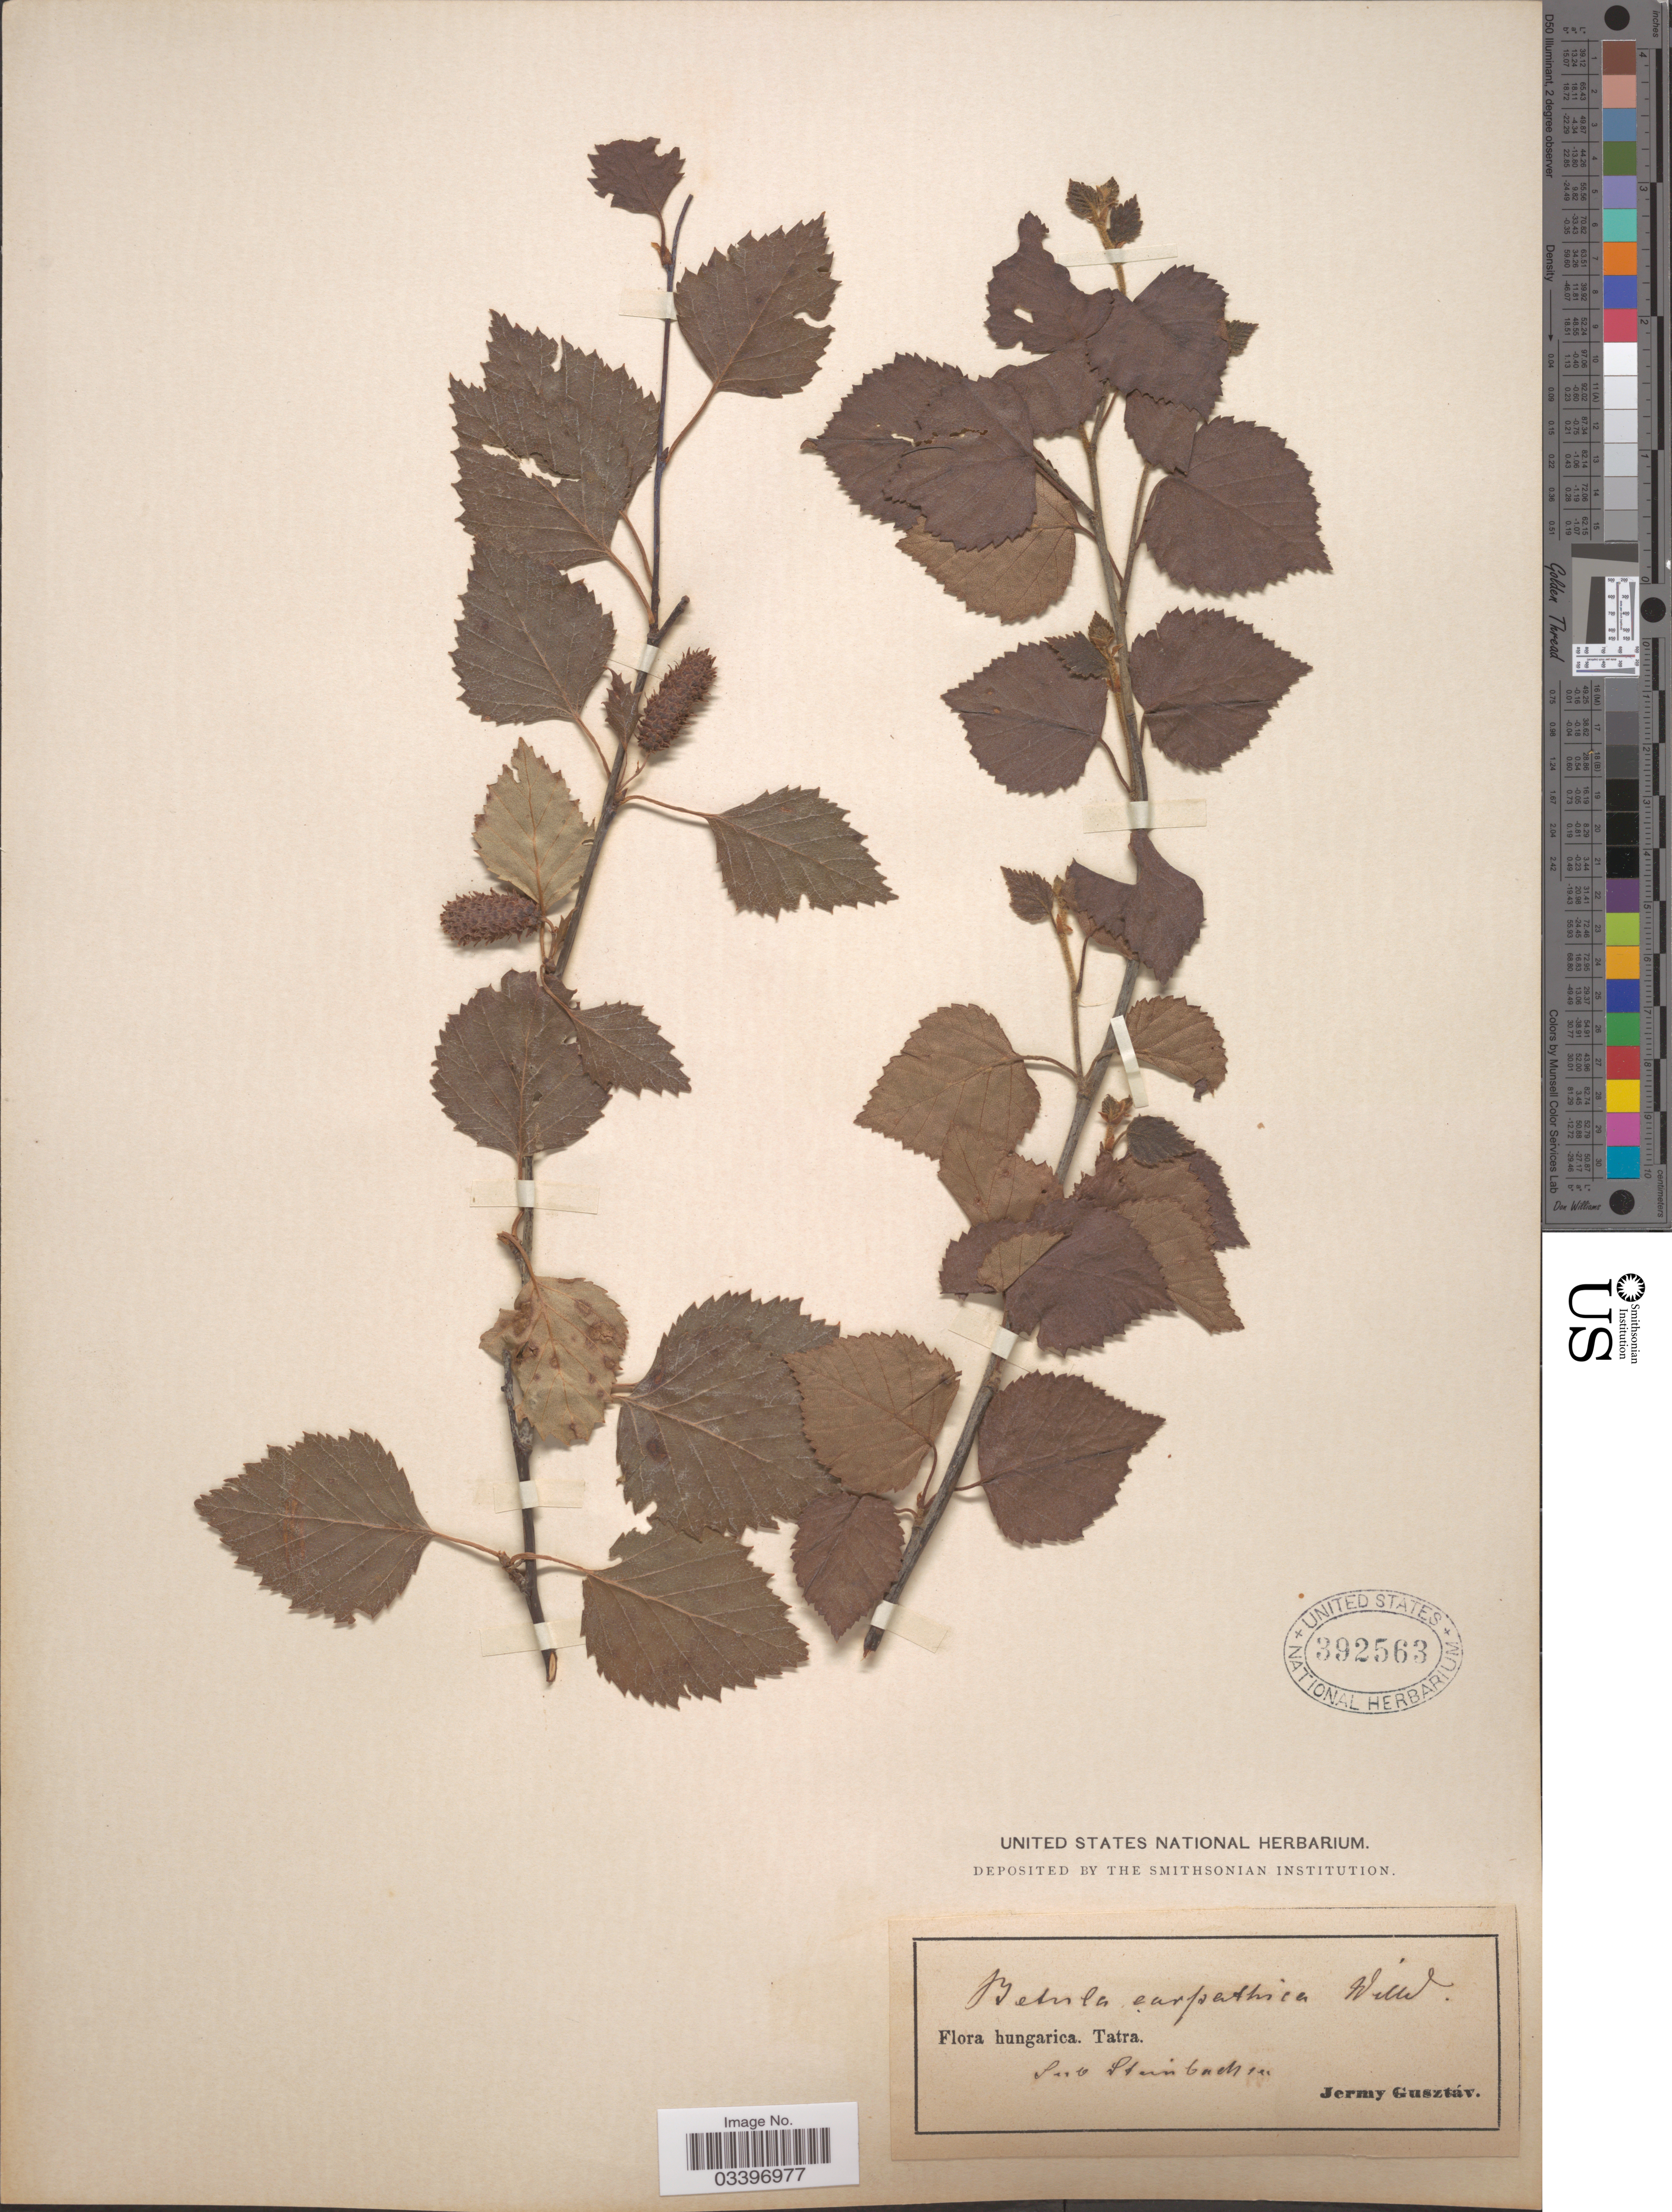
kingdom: Plantae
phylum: Tracheophyta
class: Magnoliopsida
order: Fagales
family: Betulaceae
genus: Betula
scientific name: Betula carpatica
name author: Waldst. & Kit. ex Willd.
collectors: G. Jermy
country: Hungary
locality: Tatra. Sub Steinbachsen [interpreted].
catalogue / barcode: US 392563